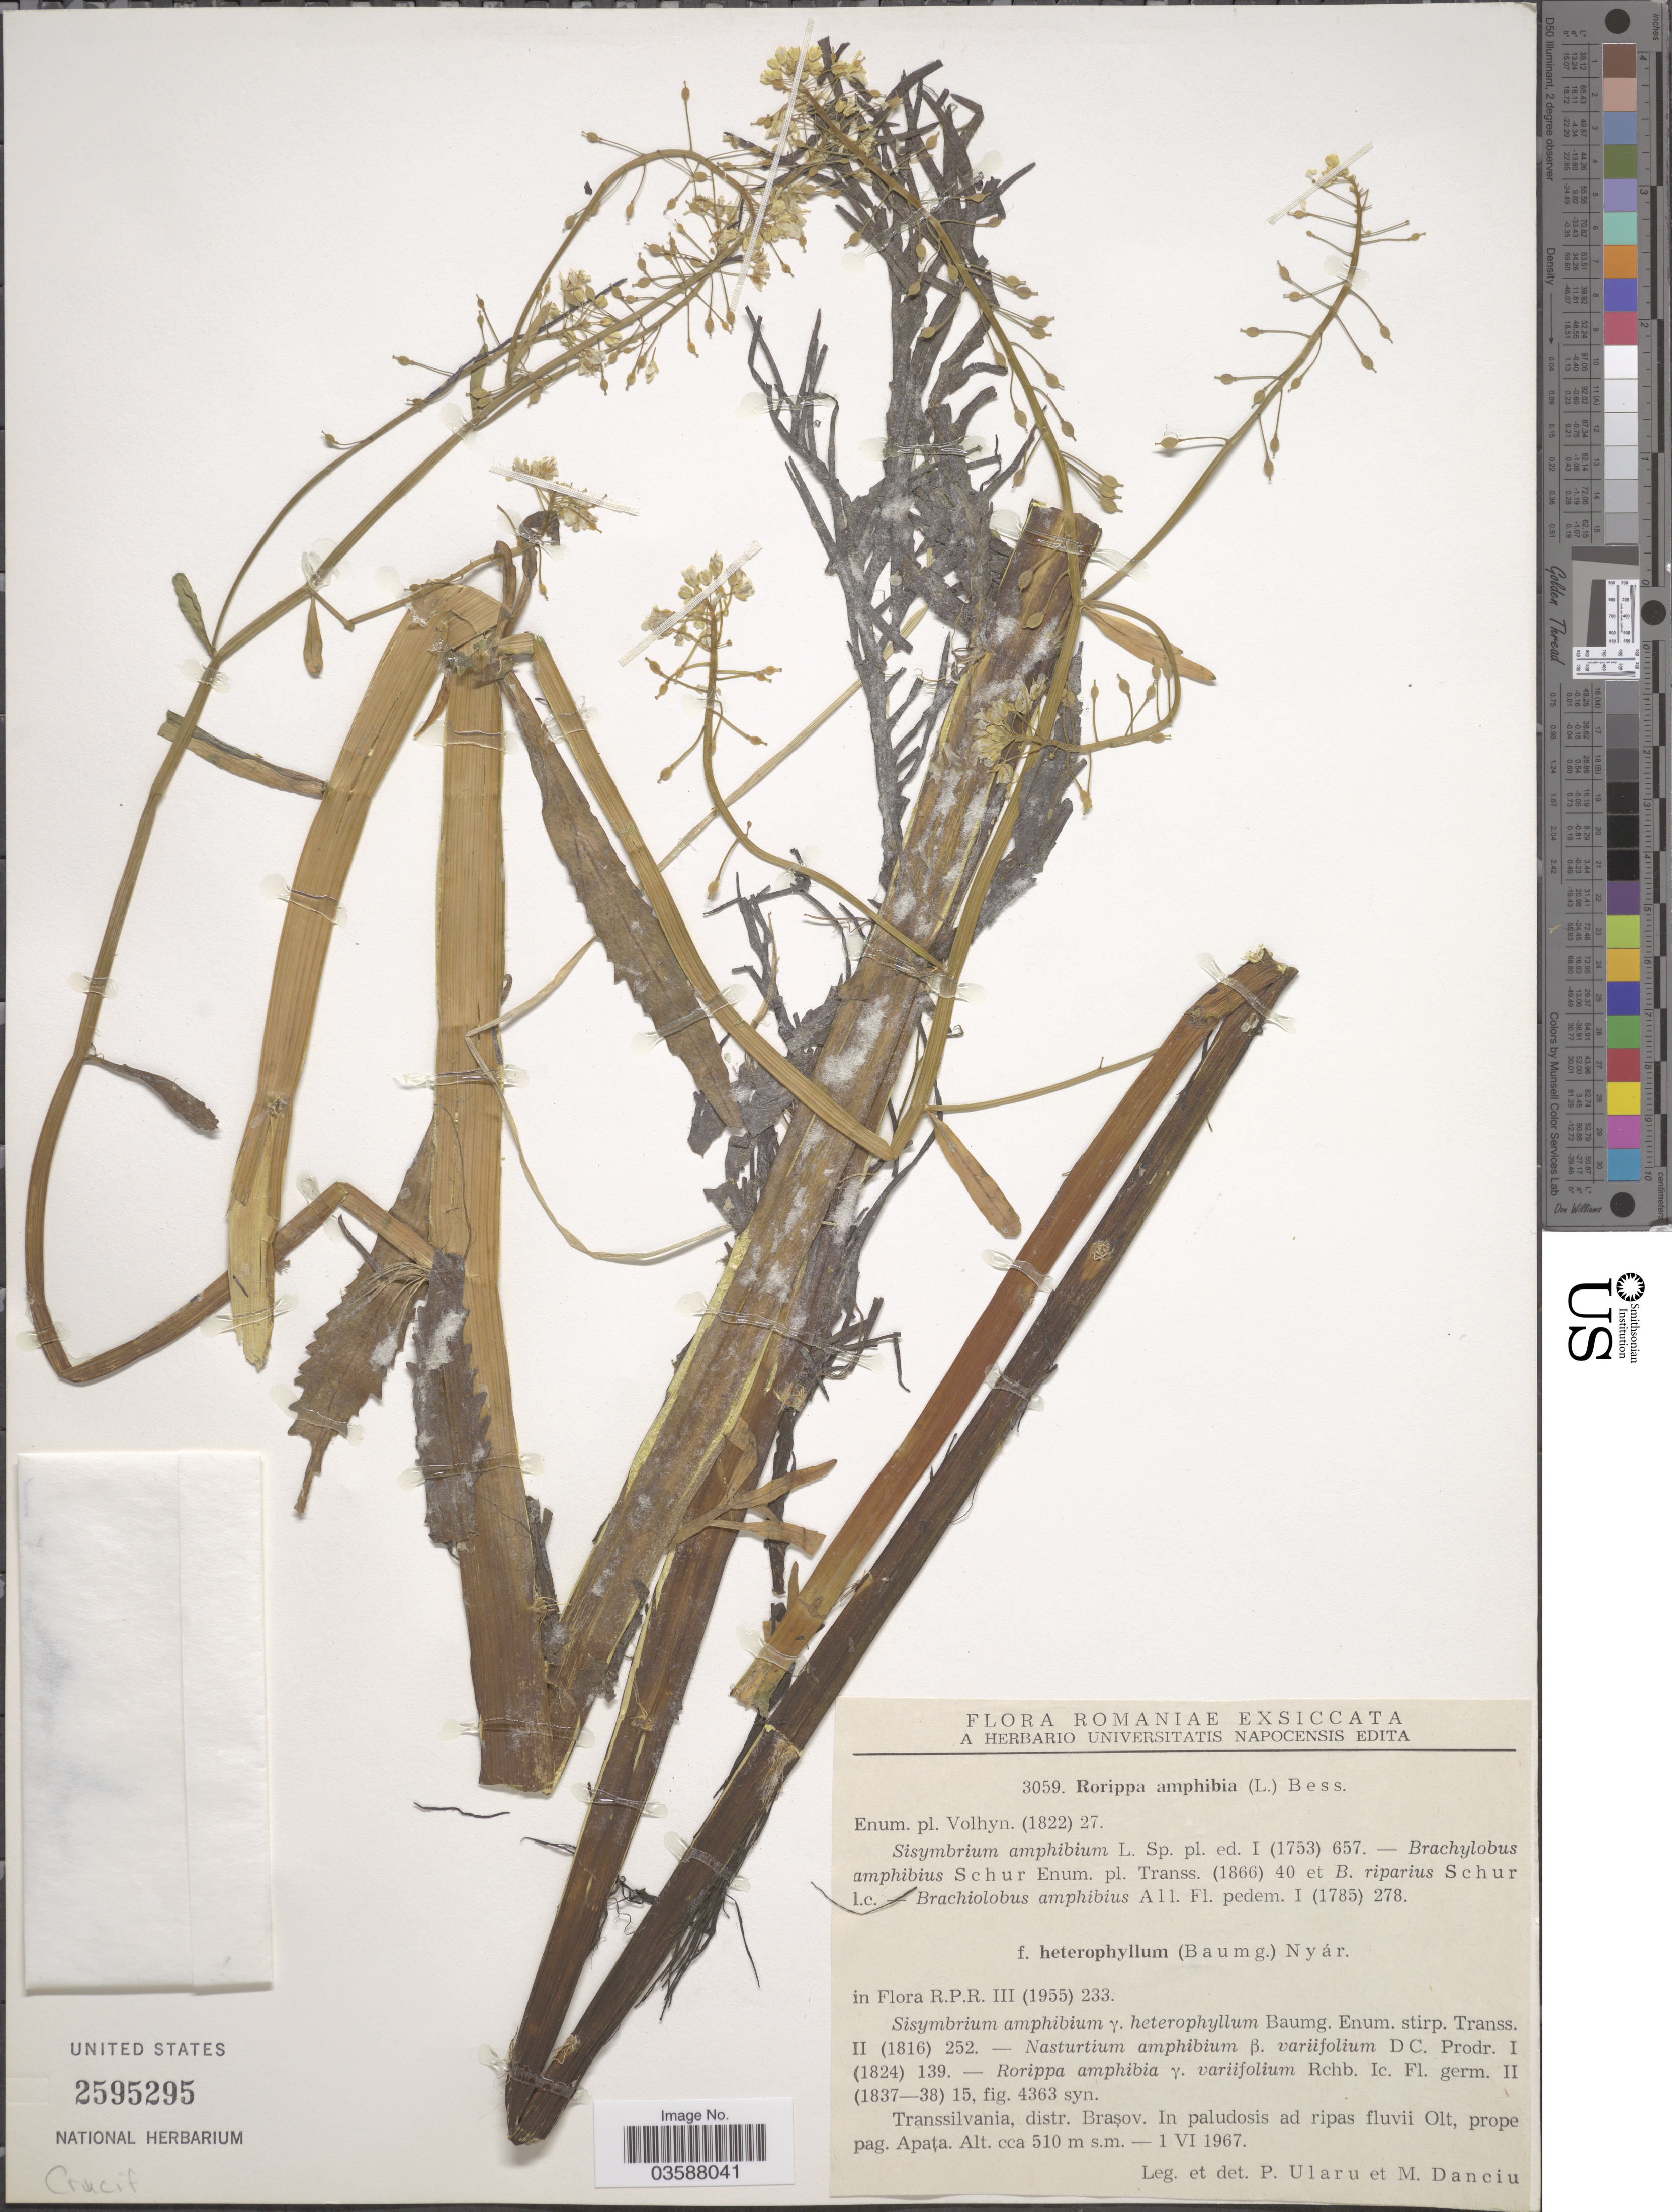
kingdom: Plantae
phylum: Tracheophyta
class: Magnoliopsida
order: Brassicales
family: Brassicaceae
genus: Rorippa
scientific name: Rorippa amphibia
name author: (L.) Besser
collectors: P. Ularu & M. Danciu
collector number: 3059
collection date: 1967-06-01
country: Romania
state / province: Brasov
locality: Transsilvania, distr. Braşov. In paludosis ad ripas fluvii Olt, prope pag. Apaţa.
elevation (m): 510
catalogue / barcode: US 2595295